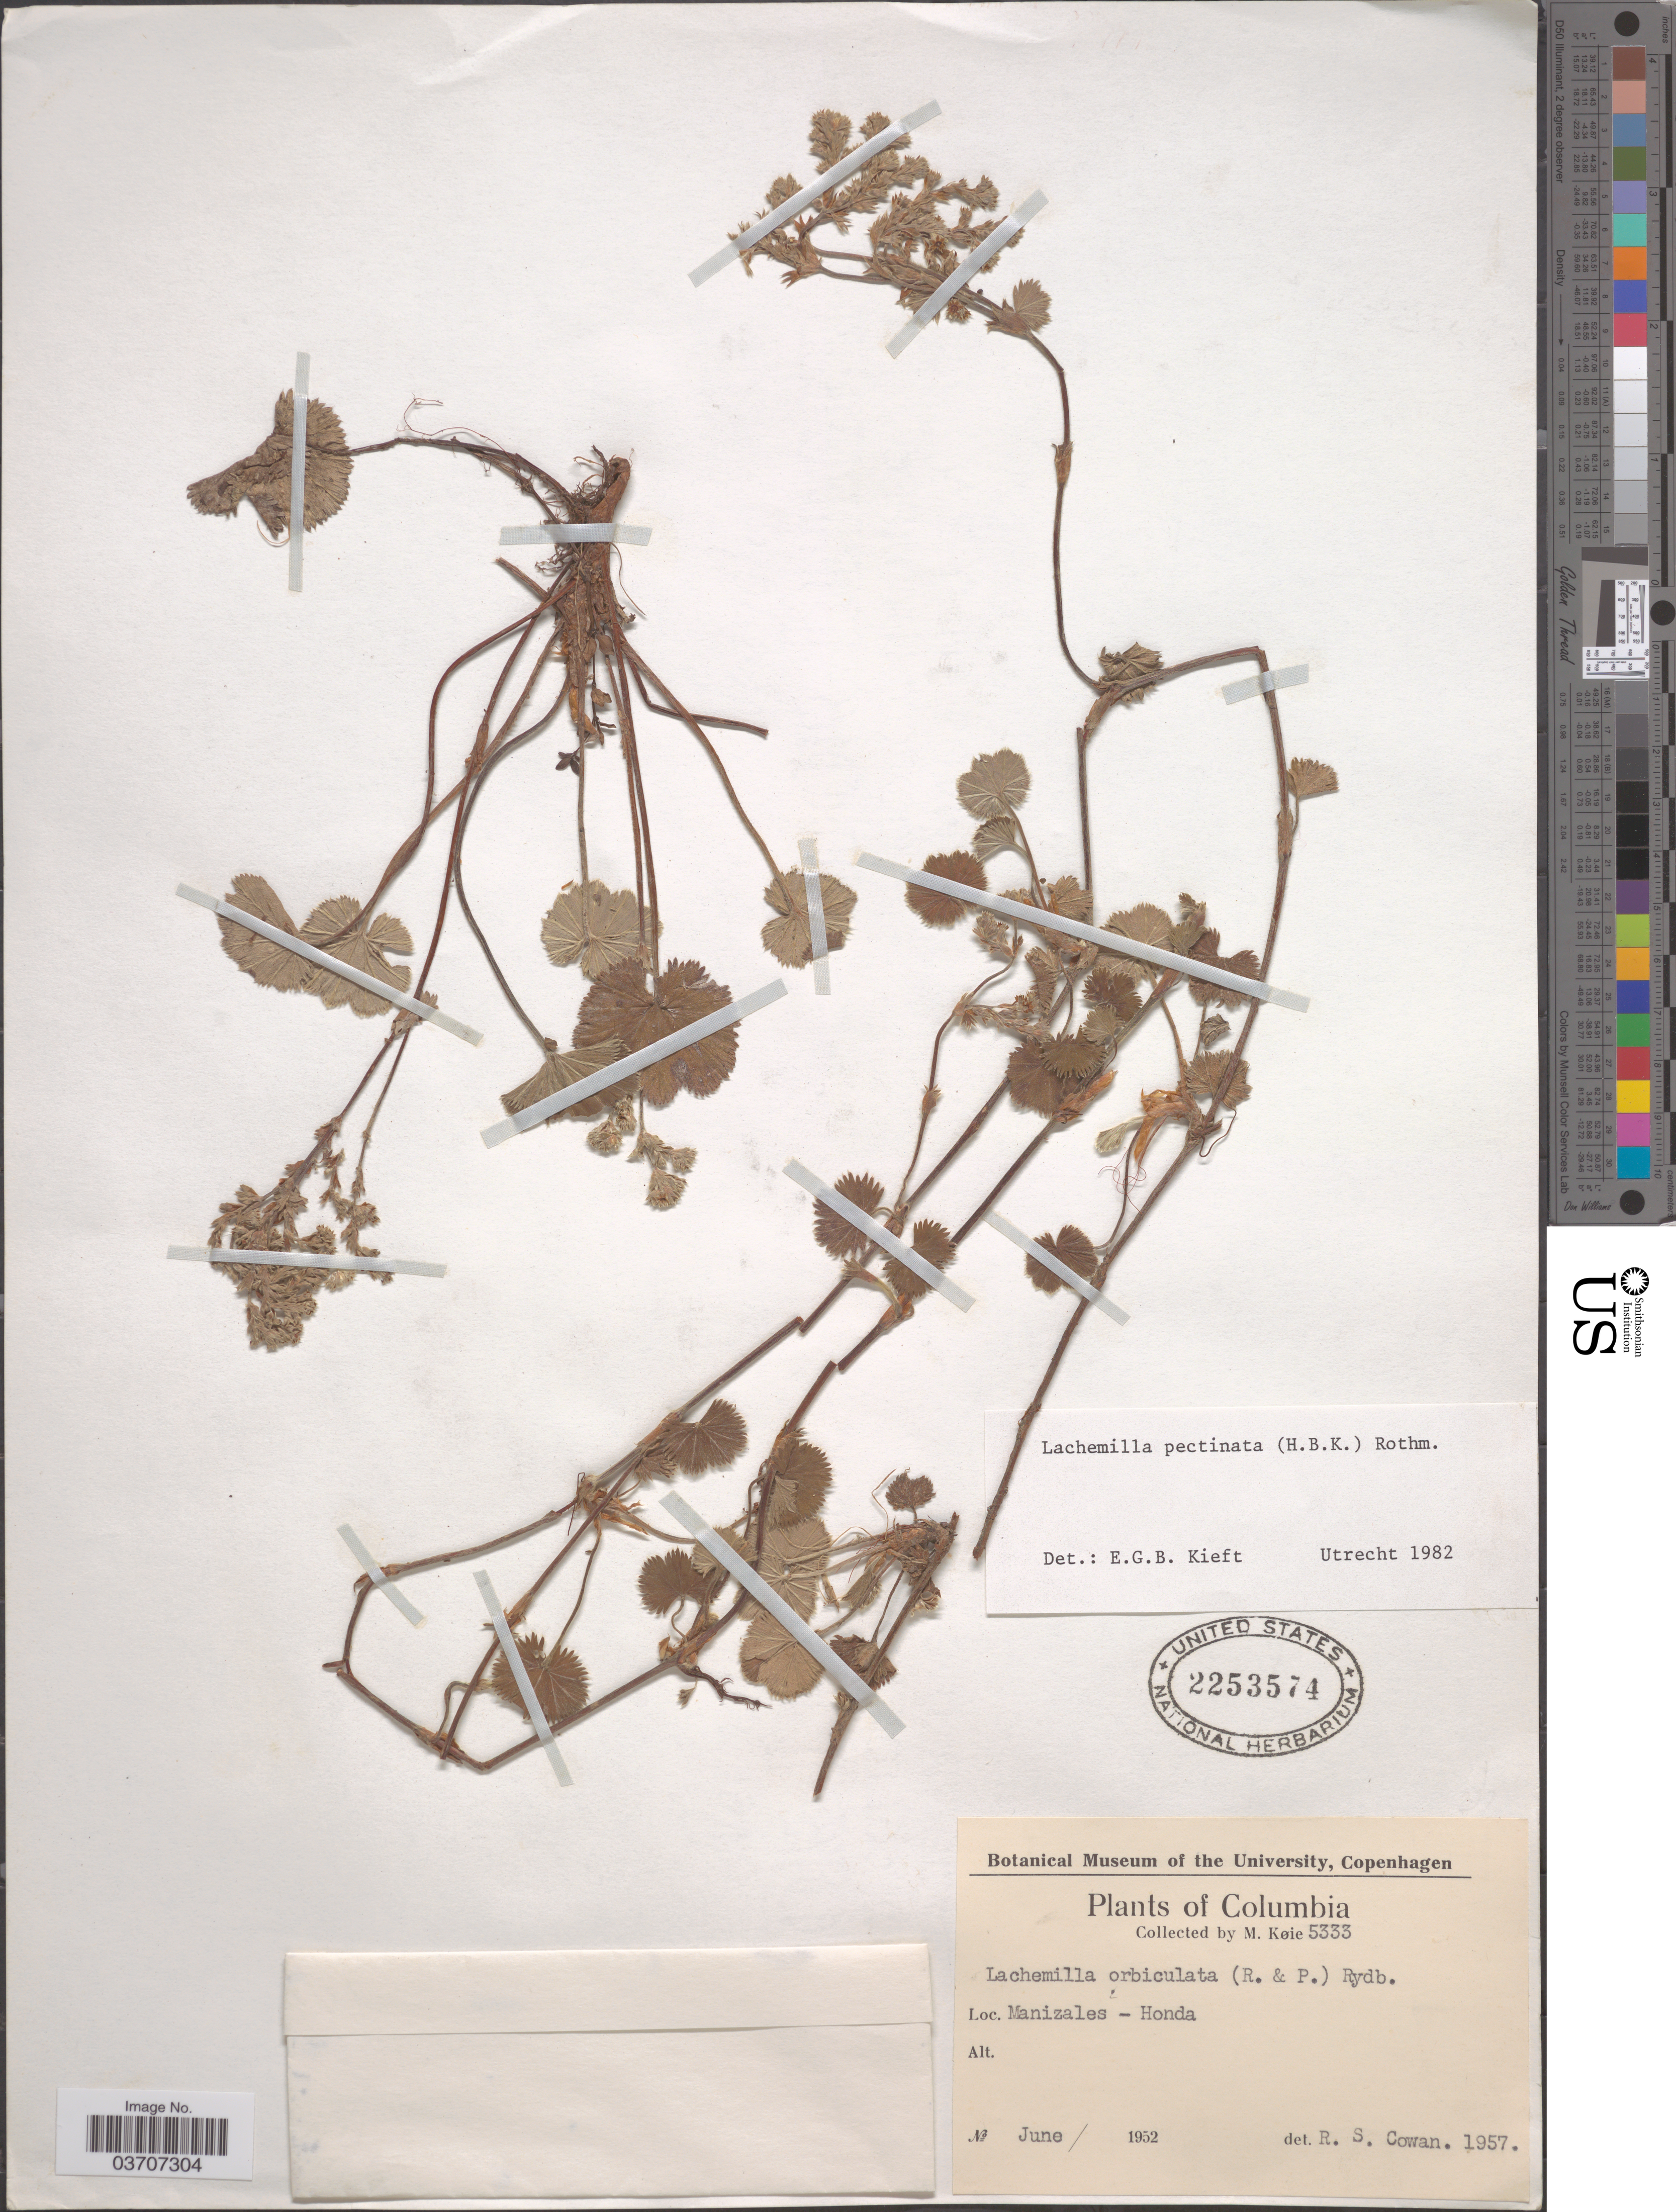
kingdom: Plantae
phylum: Tracheophyta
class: Magnoliopsida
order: Rosales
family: Rosaceae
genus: Lachemilla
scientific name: Lachemilla pectinata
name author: (Kunth) Rothm.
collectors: M. Köie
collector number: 5333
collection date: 1952-06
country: Colombia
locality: Manizales - Honda.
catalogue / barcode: US 2253574